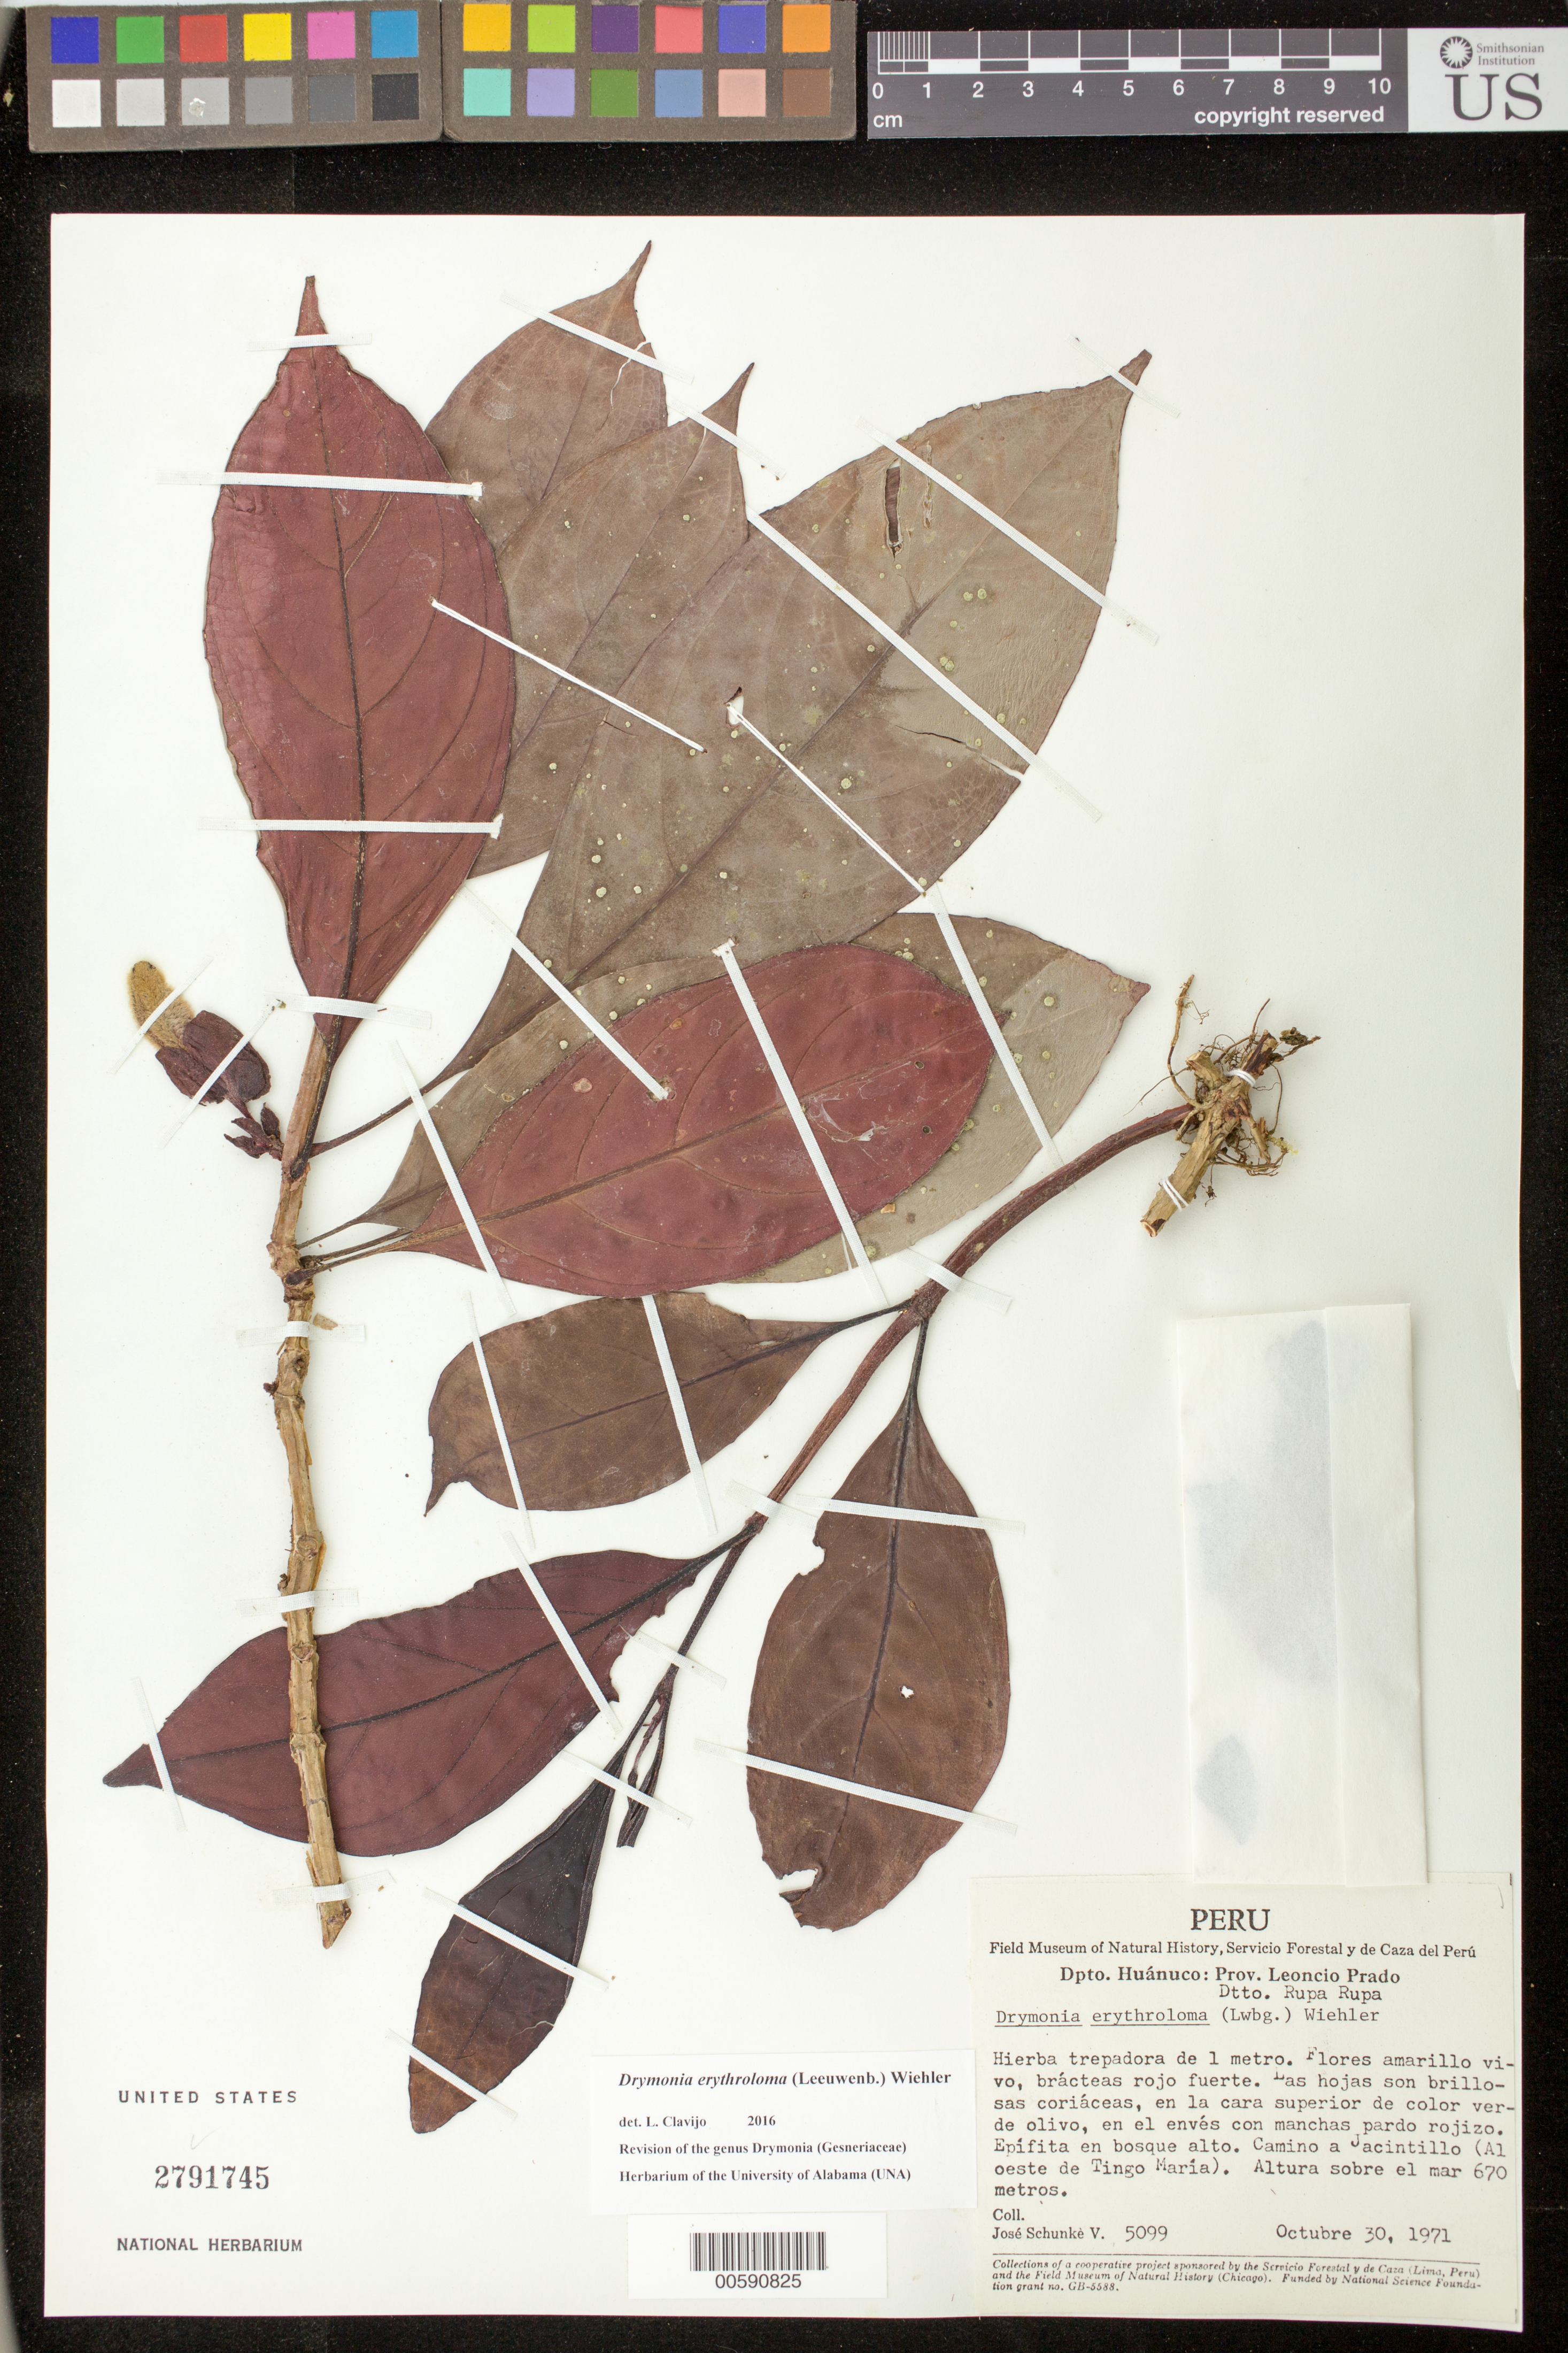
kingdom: Plantae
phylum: Tracheophyta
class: Magnoliopsida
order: Lamiales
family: Gesneriaceae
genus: Drymonia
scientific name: Drymonia erythroloma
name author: (Leeuwenb.) Wiehler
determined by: Skog, Laurence E.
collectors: J. Schunke Vigo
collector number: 5099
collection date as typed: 30 Oct 1971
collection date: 1971-10-30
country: Peru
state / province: Huánuco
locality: Prov. Leoncio Prado, Dtto. Rupa Rupa; camino a Jacintillo (al Oeste de Tingo María)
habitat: En bosque alto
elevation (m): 670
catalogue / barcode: US 2791745